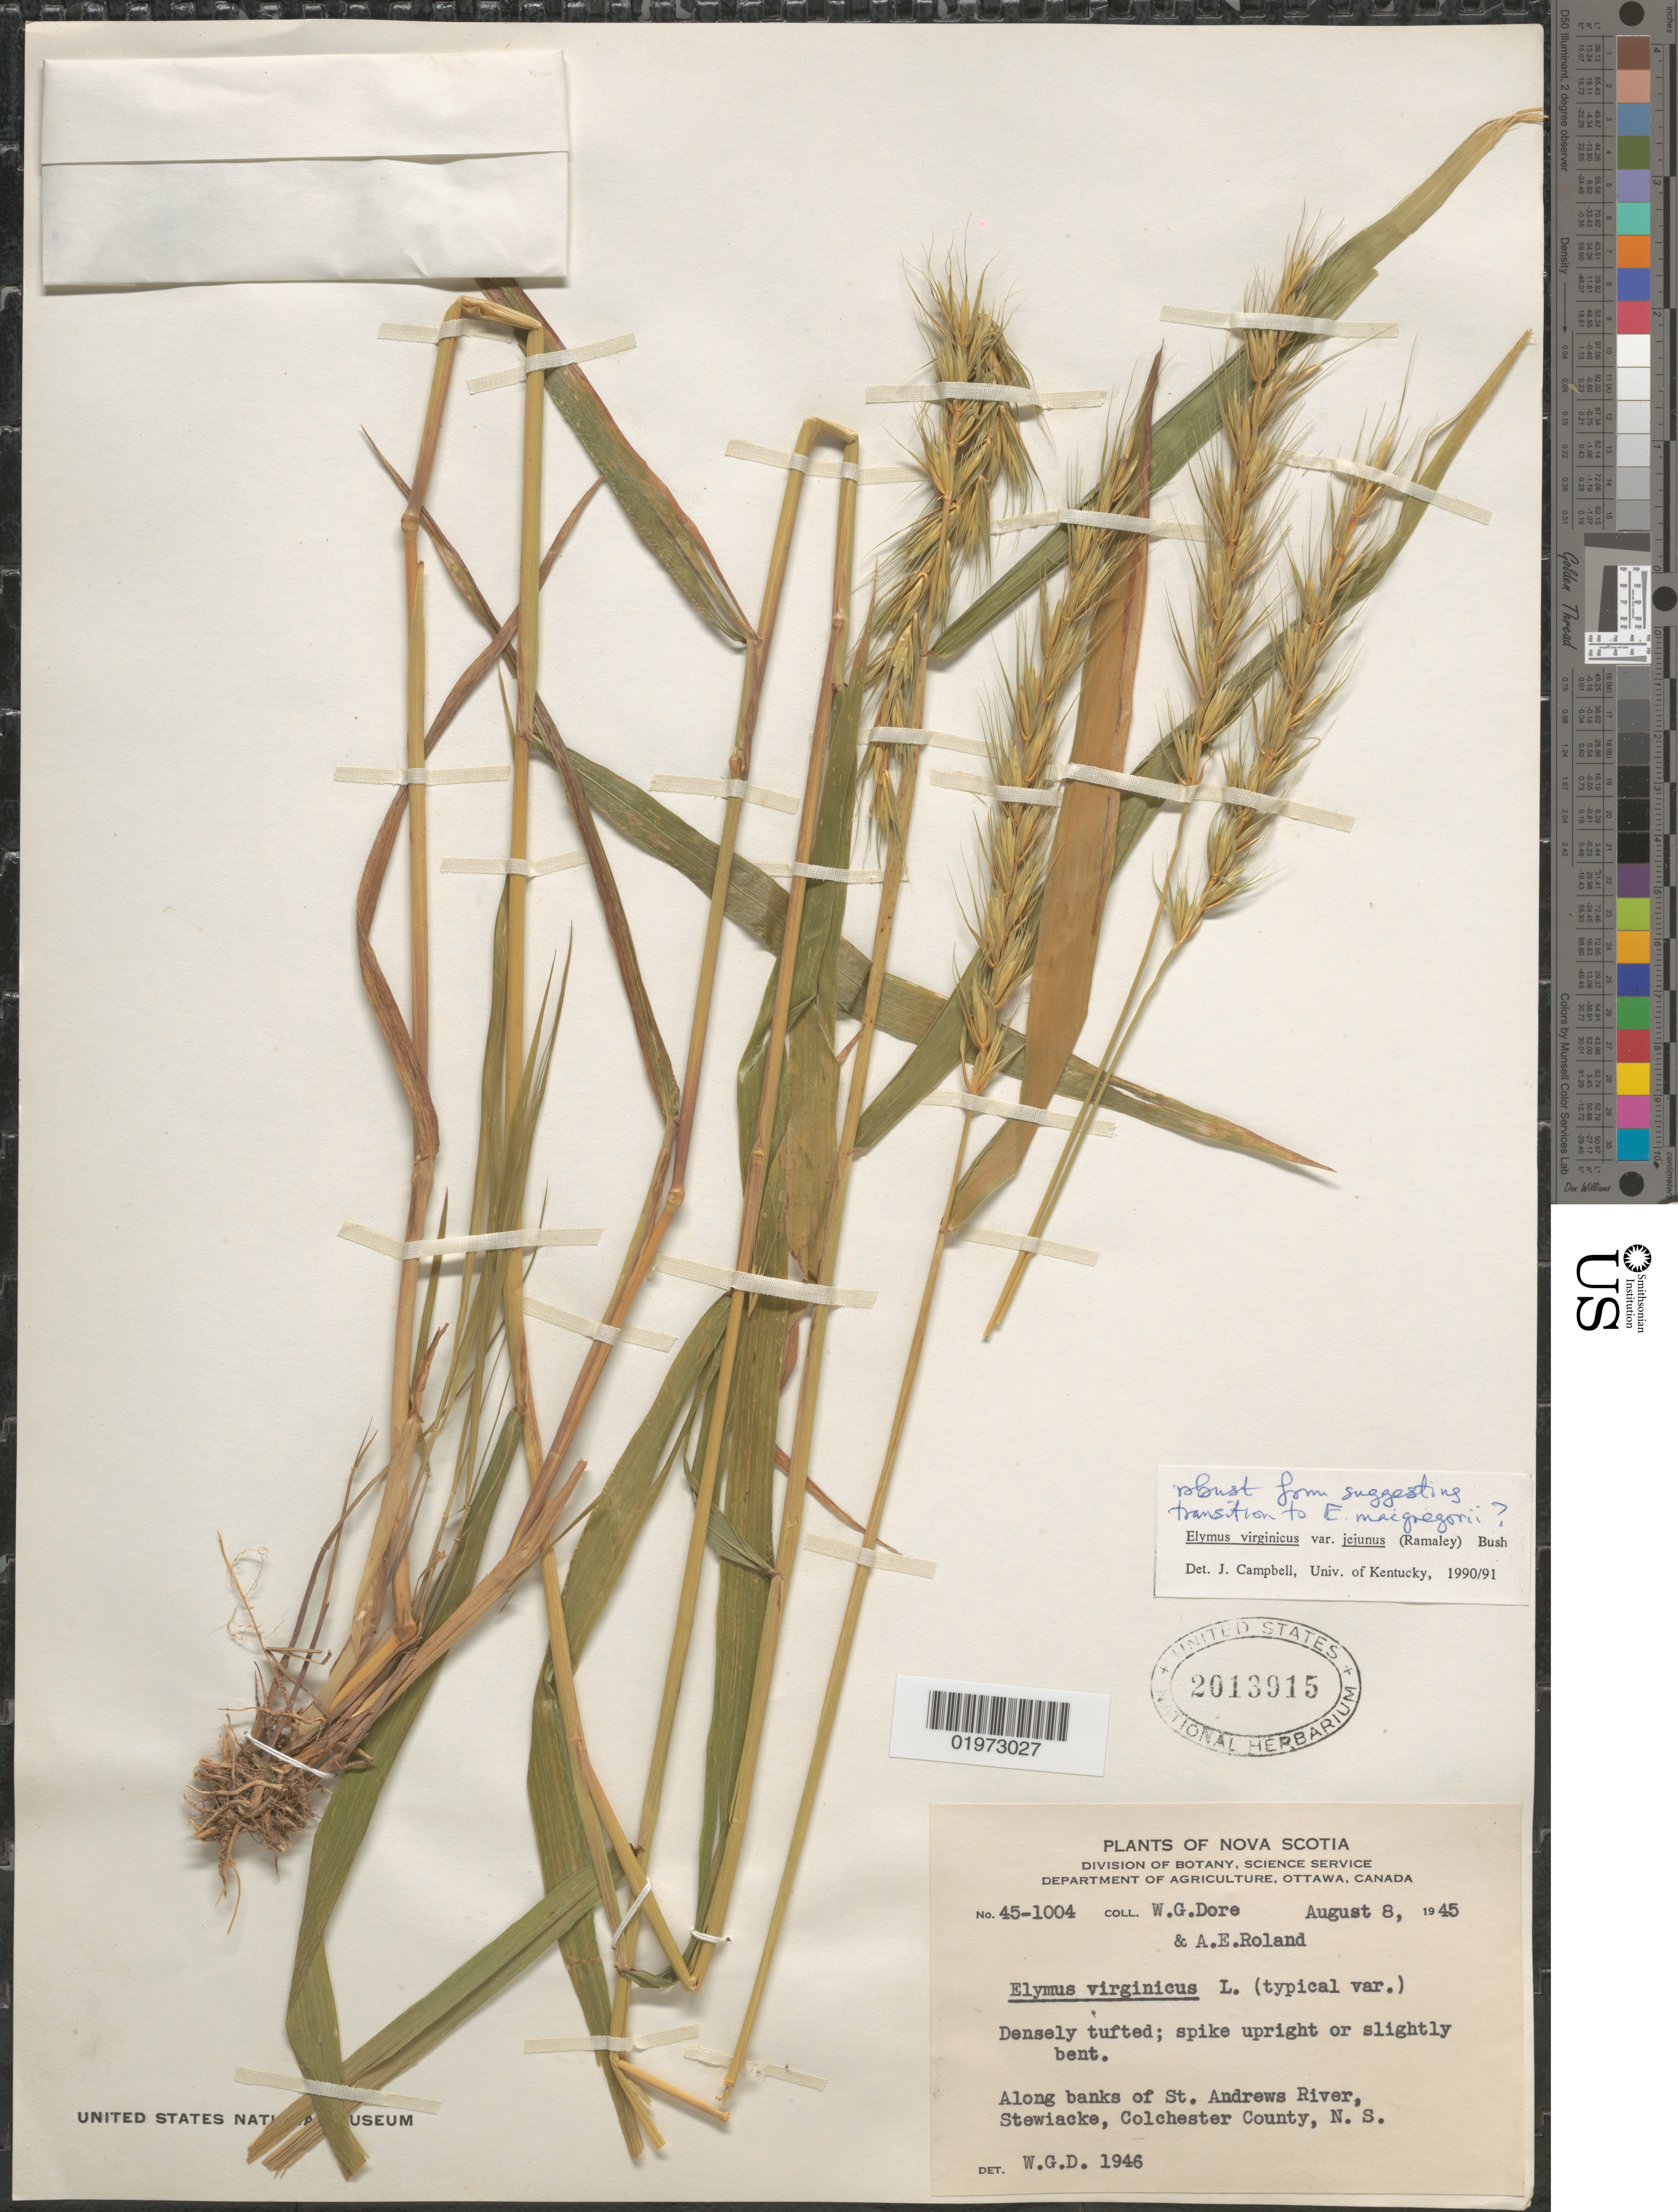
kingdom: Plantae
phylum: Tracheophyta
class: Liliopsida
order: Poales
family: Poaceae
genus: Elymus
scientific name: Elymus virginicus var. virginicus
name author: L.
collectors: W. Dore & E. Roland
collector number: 45-1004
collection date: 1945-08-08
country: Canada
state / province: Nova Scotia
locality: Along banks of St. Andrews River, Stewiacke, Colchester County.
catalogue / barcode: US 2013915